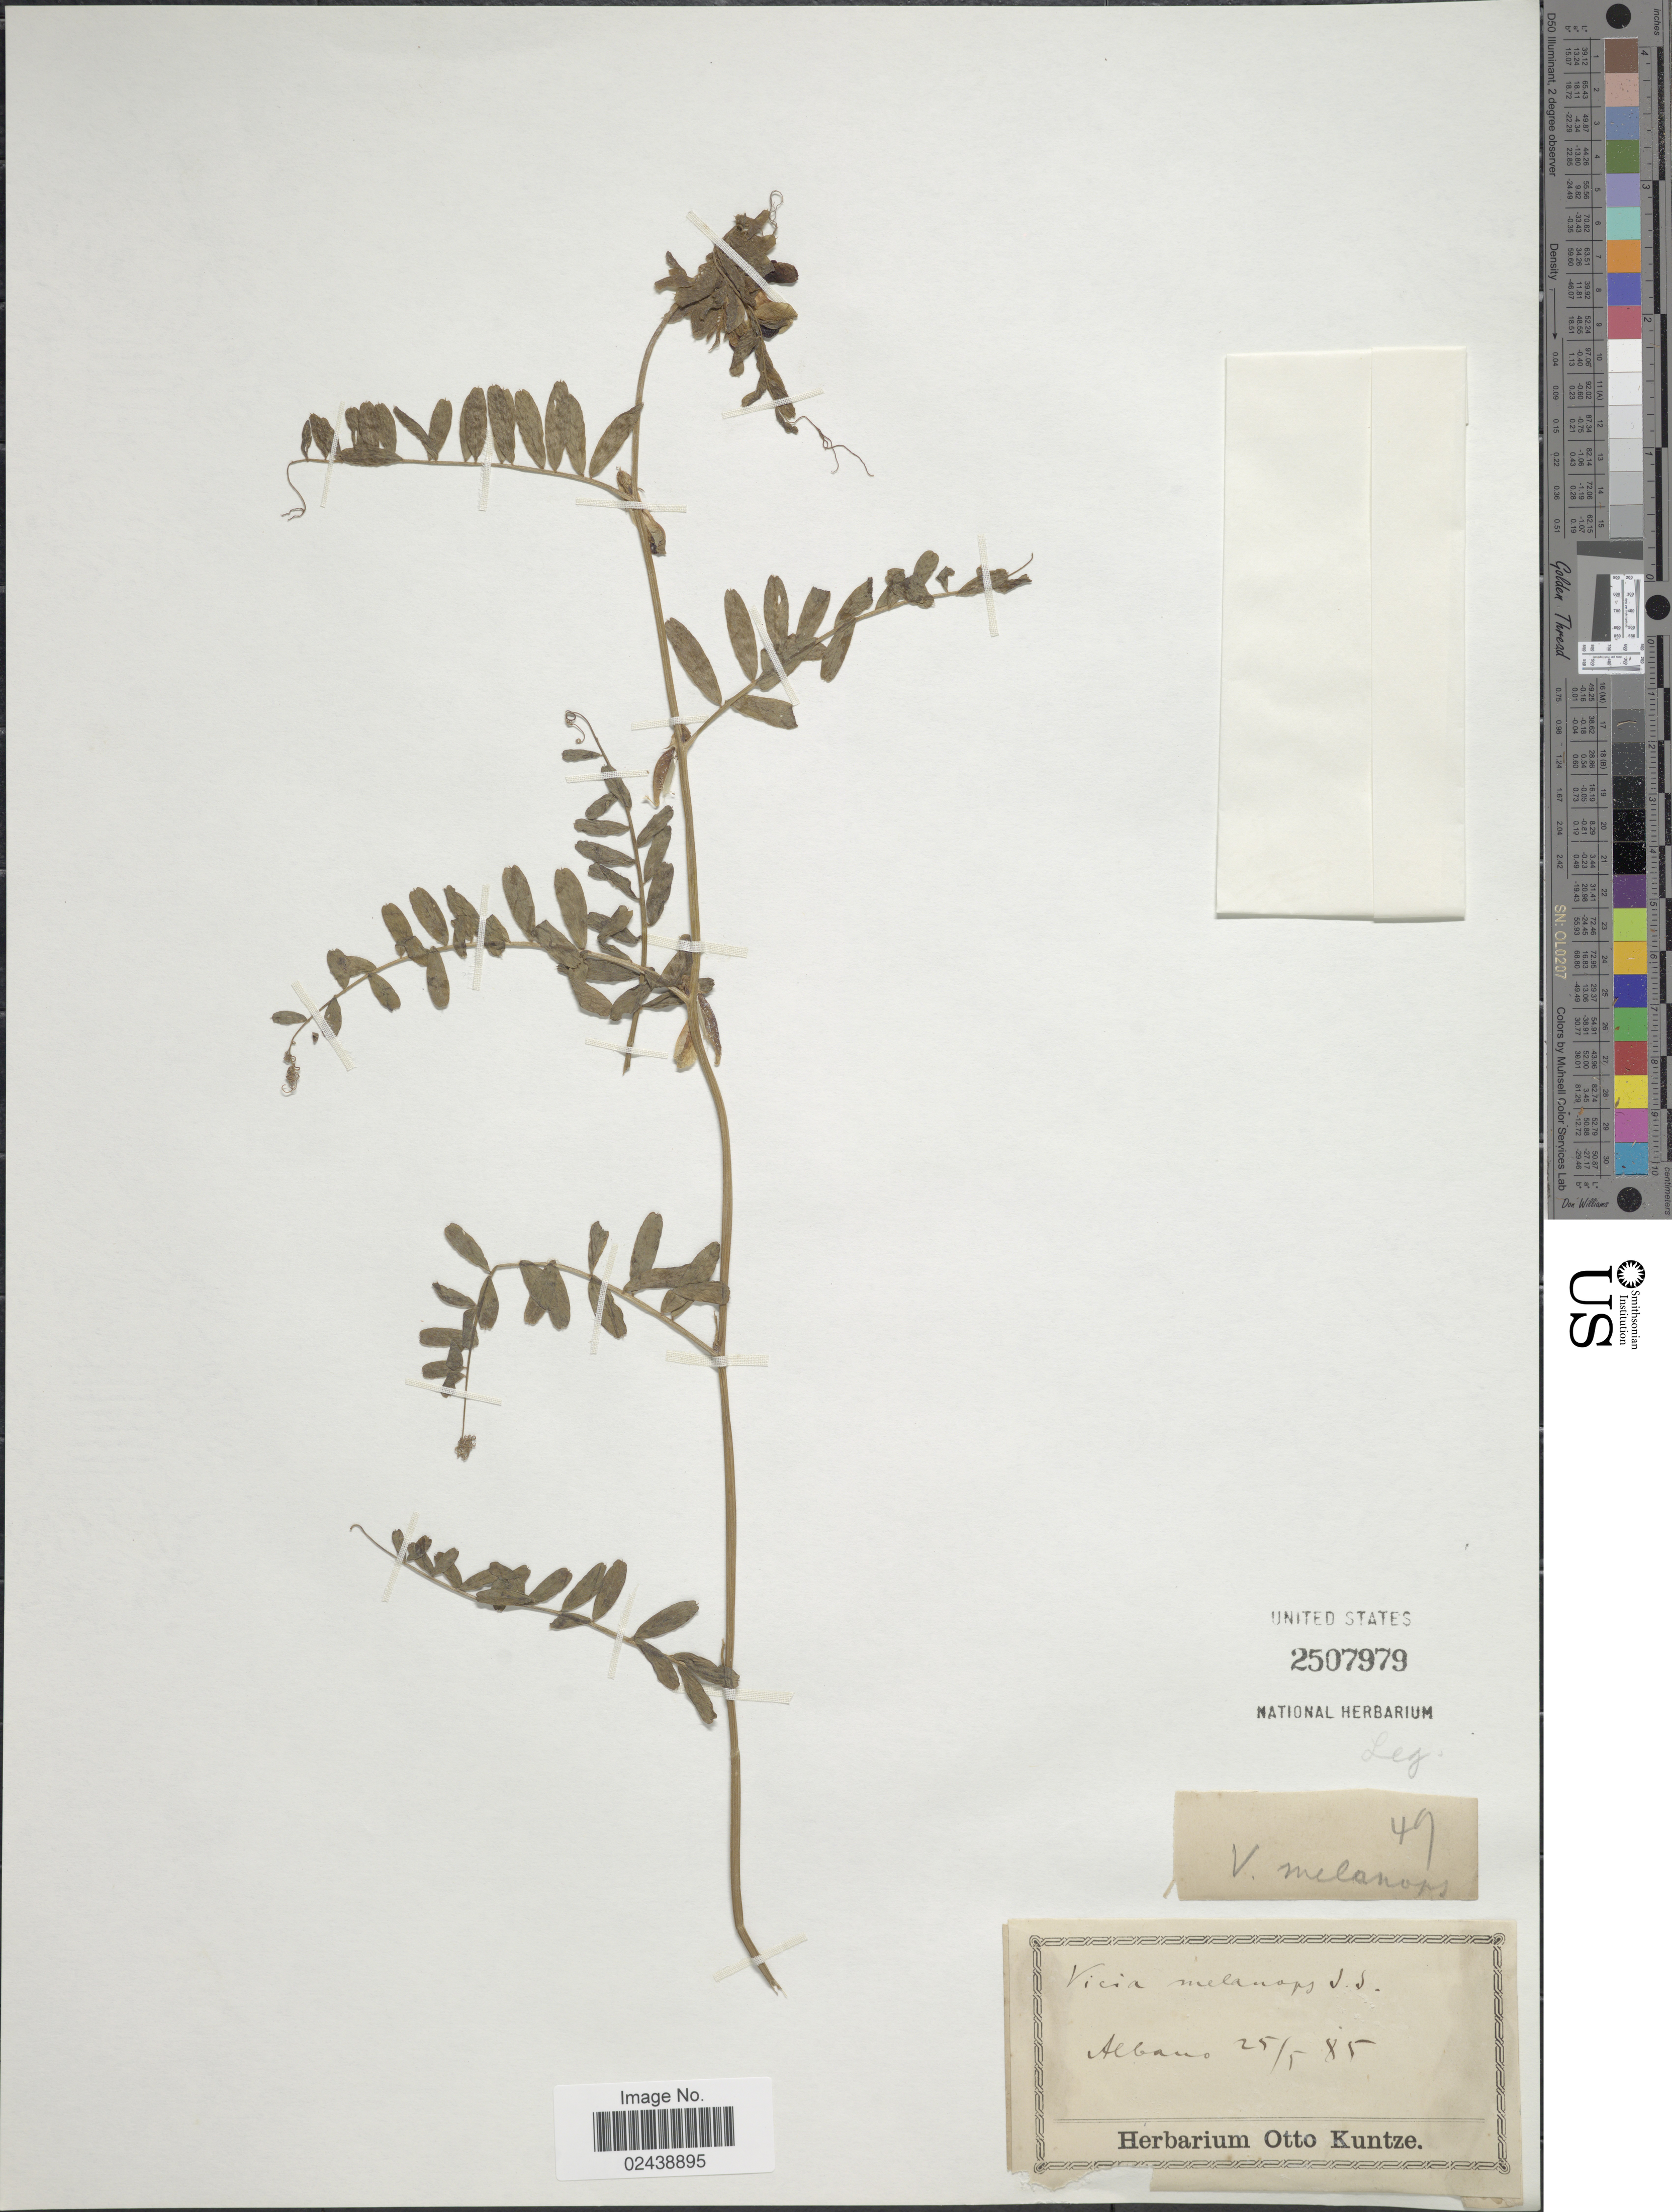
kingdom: Plantae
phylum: Tracheophyta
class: Magnoliopsida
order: Fabales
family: Fabaceae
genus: Vicia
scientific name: Vicia melanops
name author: Sibth. & Sm.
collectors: ex herb. Otto Kuntze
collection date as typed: Transcribed d/m/y: 25/5/85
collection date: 1885-05-25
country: Italy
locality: Albano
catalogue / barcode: US 2507979